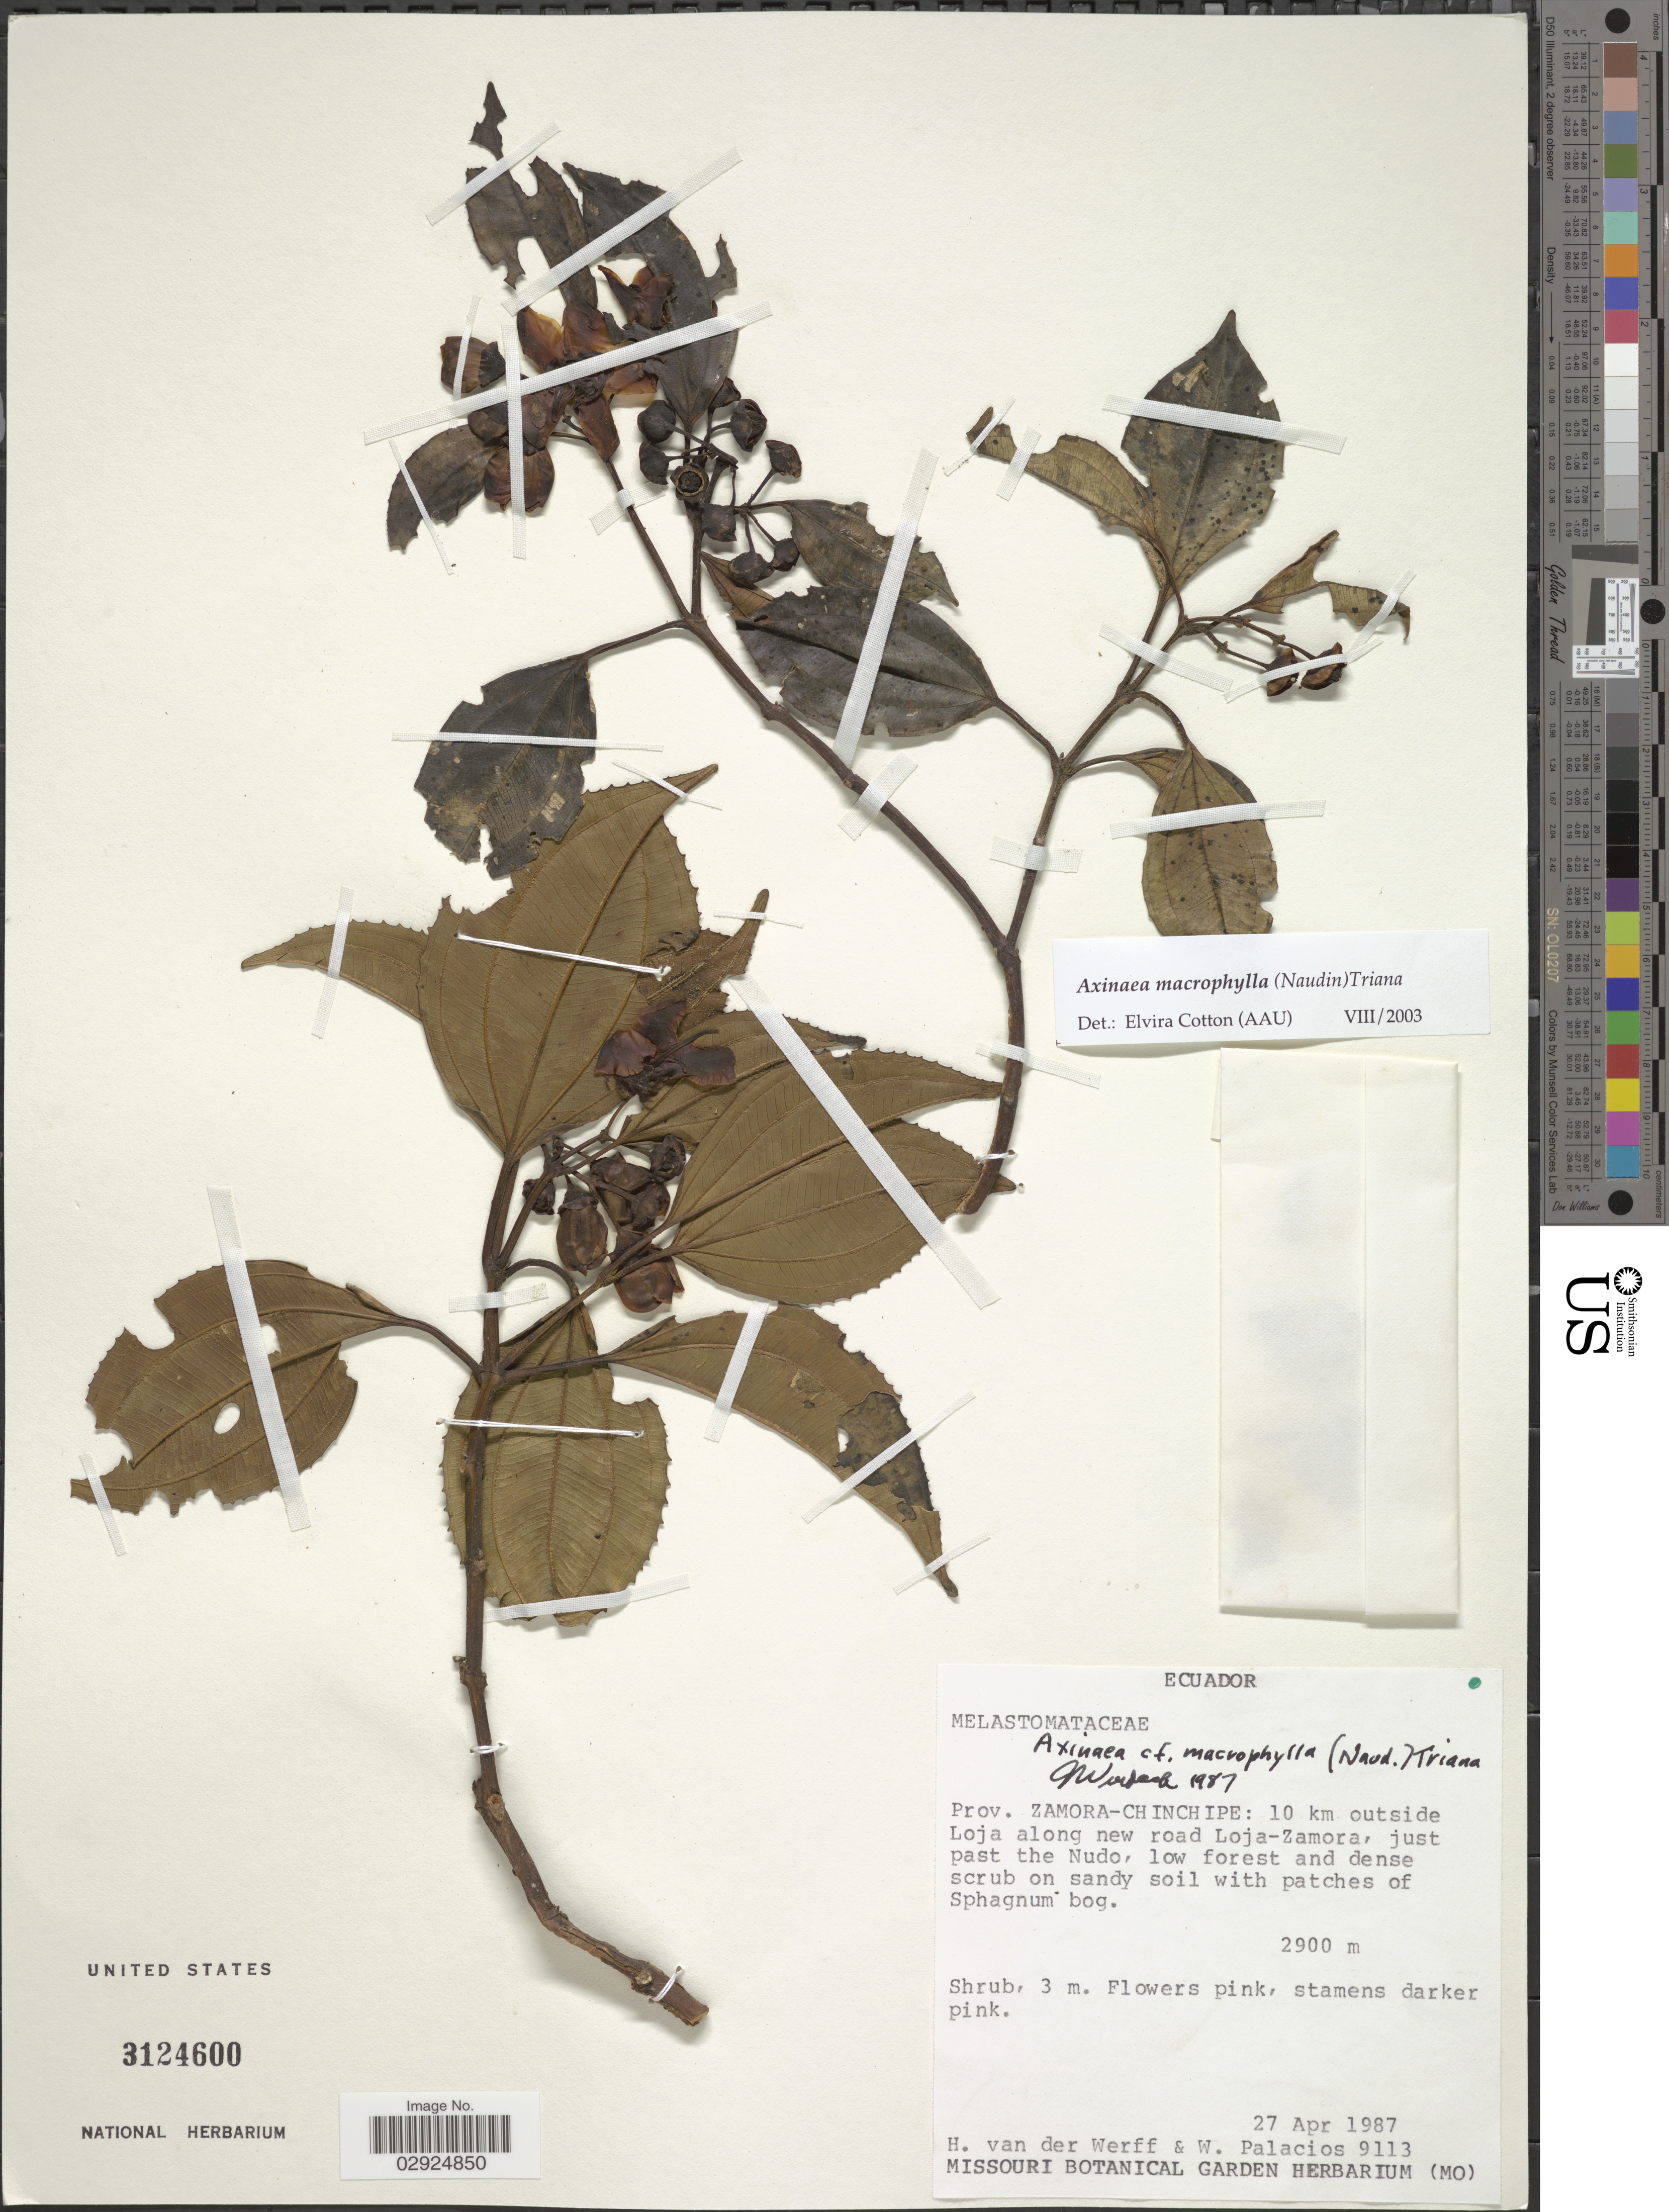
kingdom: Plantae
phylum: Tracheophyta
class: Magnoliopsida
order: Myrtales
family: Melastomataceae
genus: Axinaea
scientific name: Axinaea macrophylla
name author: (Naudin) Triana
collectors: H. van der Werff & W. Palacios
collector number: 9113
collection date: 1987-04-27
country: Ecuador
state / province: Zamora-Chinchipe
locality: Prov. Zamora-Chinchipe: 10 km outside Loja along new road Loja-Zamora, just past the Nudo.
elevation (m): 2900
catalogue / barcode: US 3124600